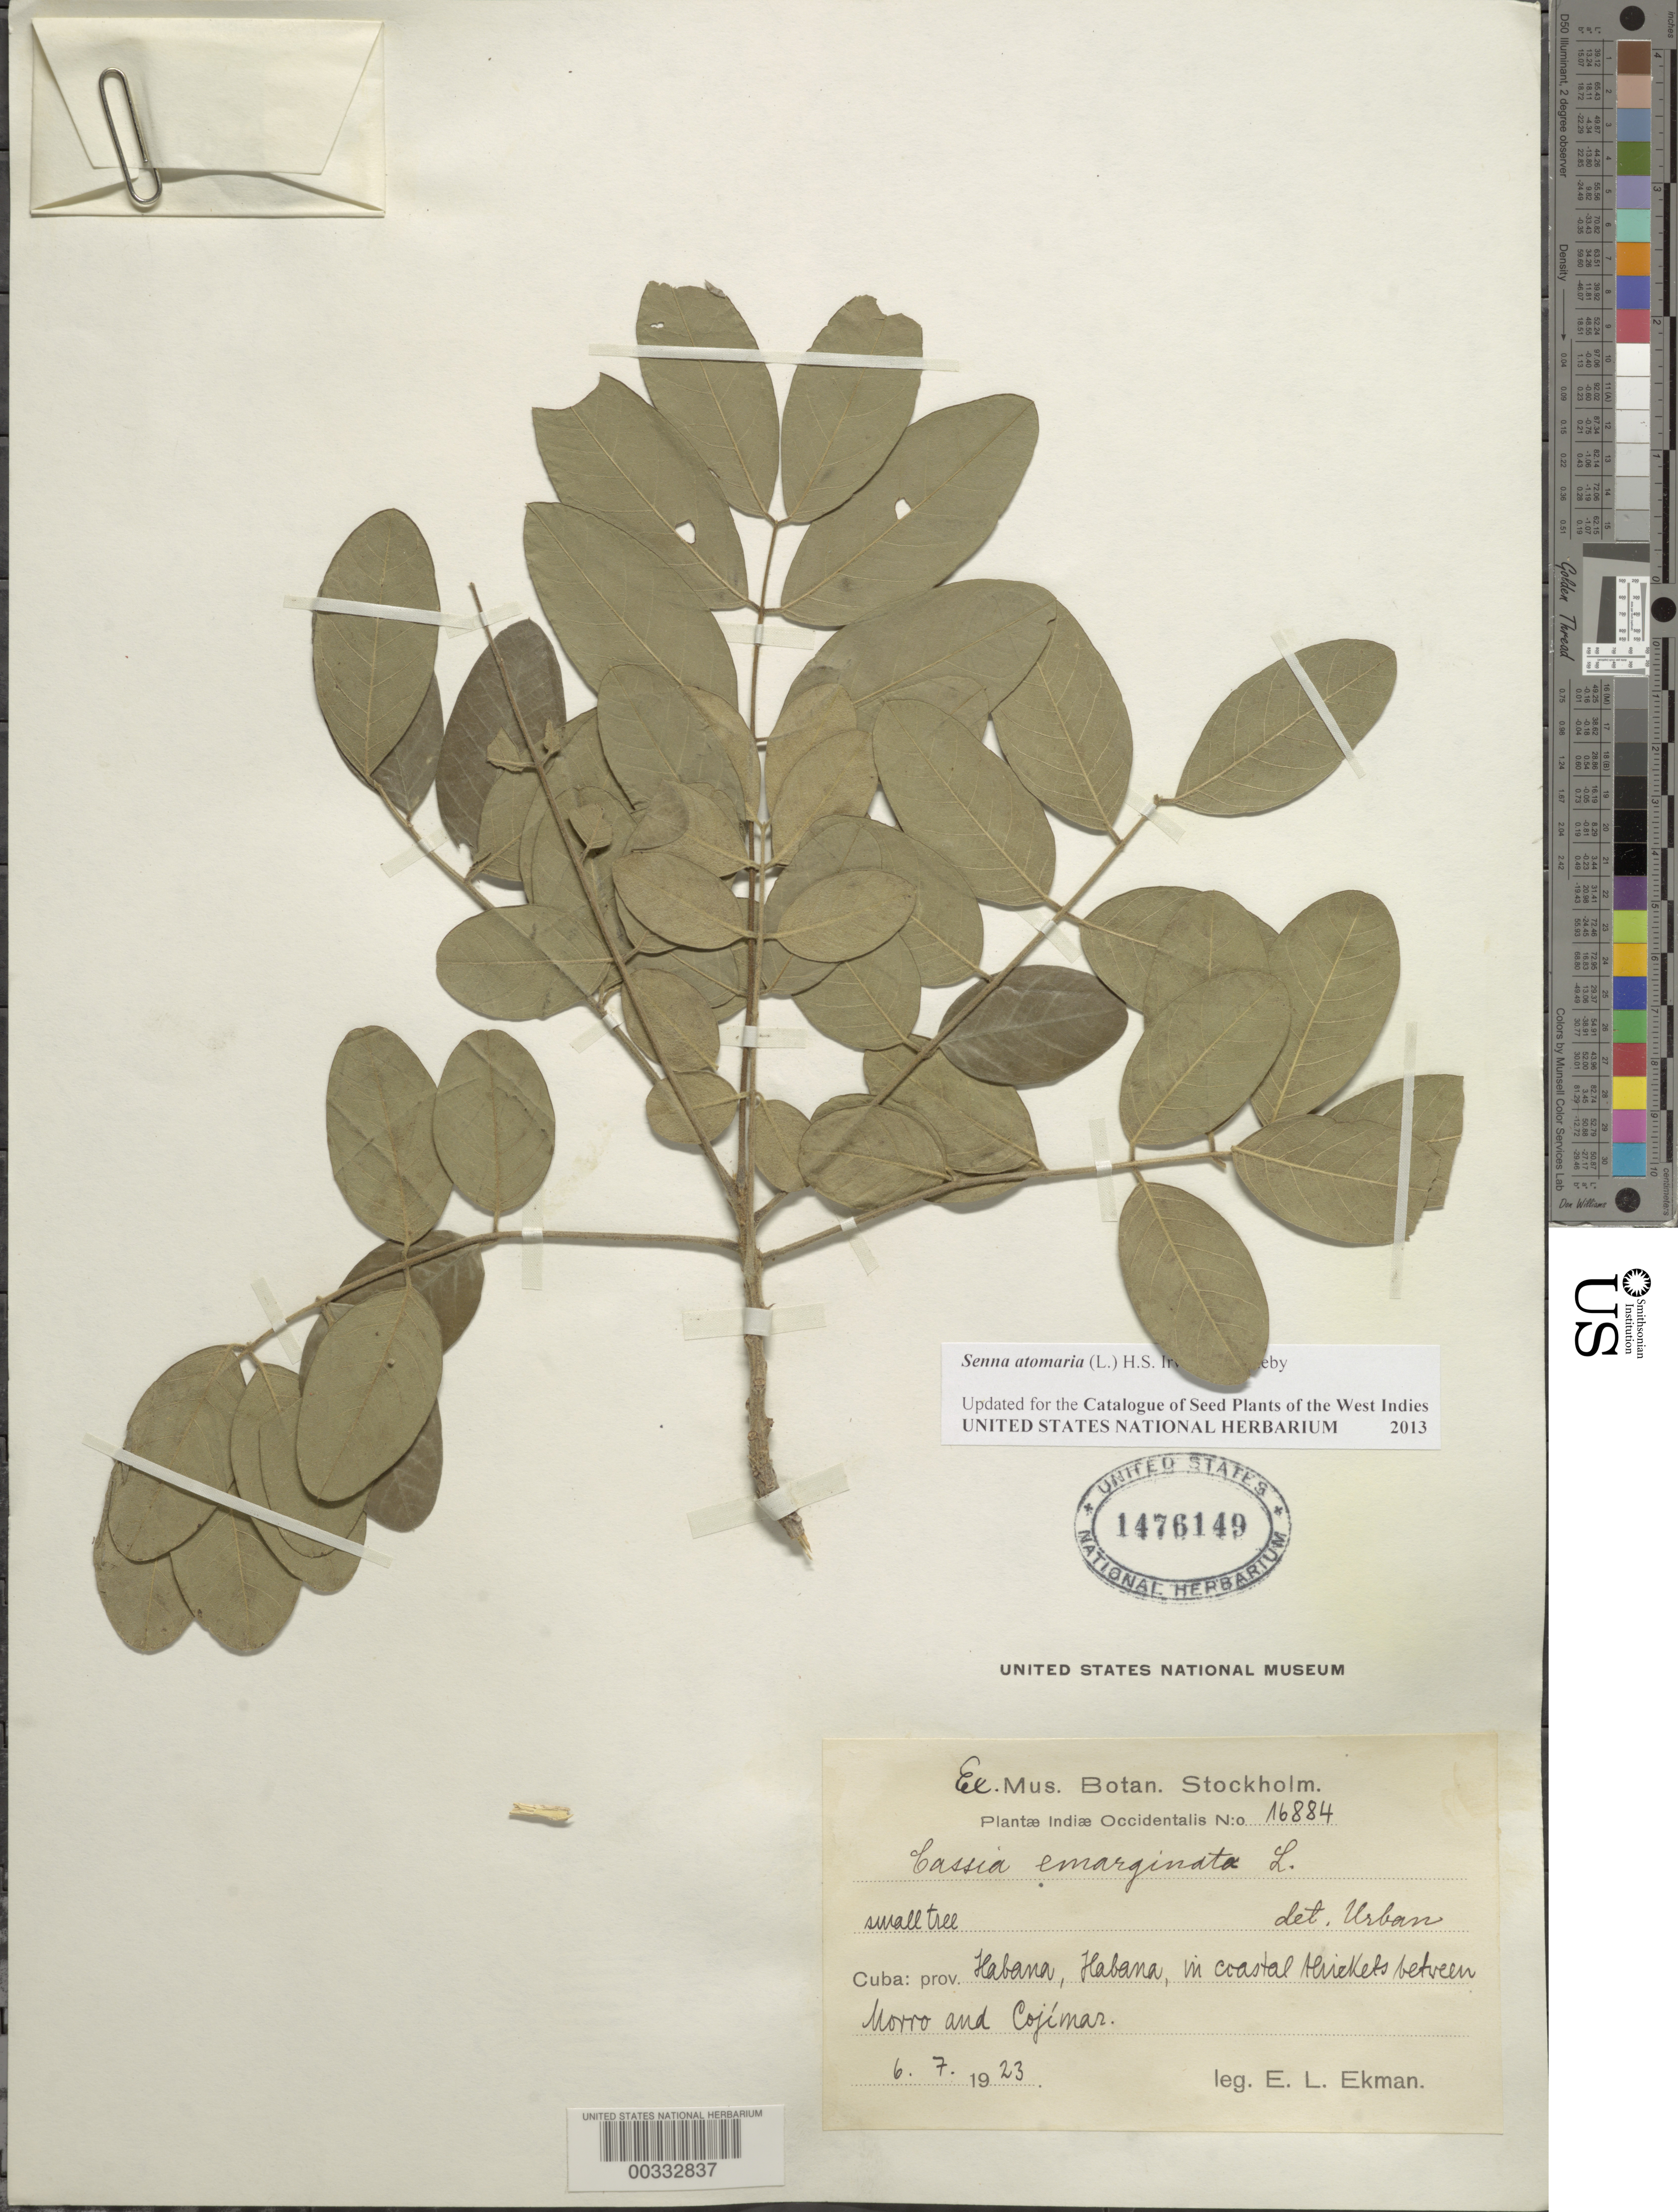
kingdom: Plantae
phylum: Tracheophyta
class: Magnoliopsida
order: Fabales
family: Fabaceae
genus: Senna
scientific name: Senna atomaria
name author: (L.) H.S. Irwin & Barneby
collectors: E. L. Ekman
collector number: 16884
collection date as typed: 06 Jul 1923 or 07 Jun 1923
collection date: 1923-06-07 or 1923-07-06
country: Cuba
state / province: La Habana / La Habana (city)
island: Greater Antilles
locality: Habana, between morro and cojimar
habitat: In coastal thickets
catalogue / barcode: US 1476149